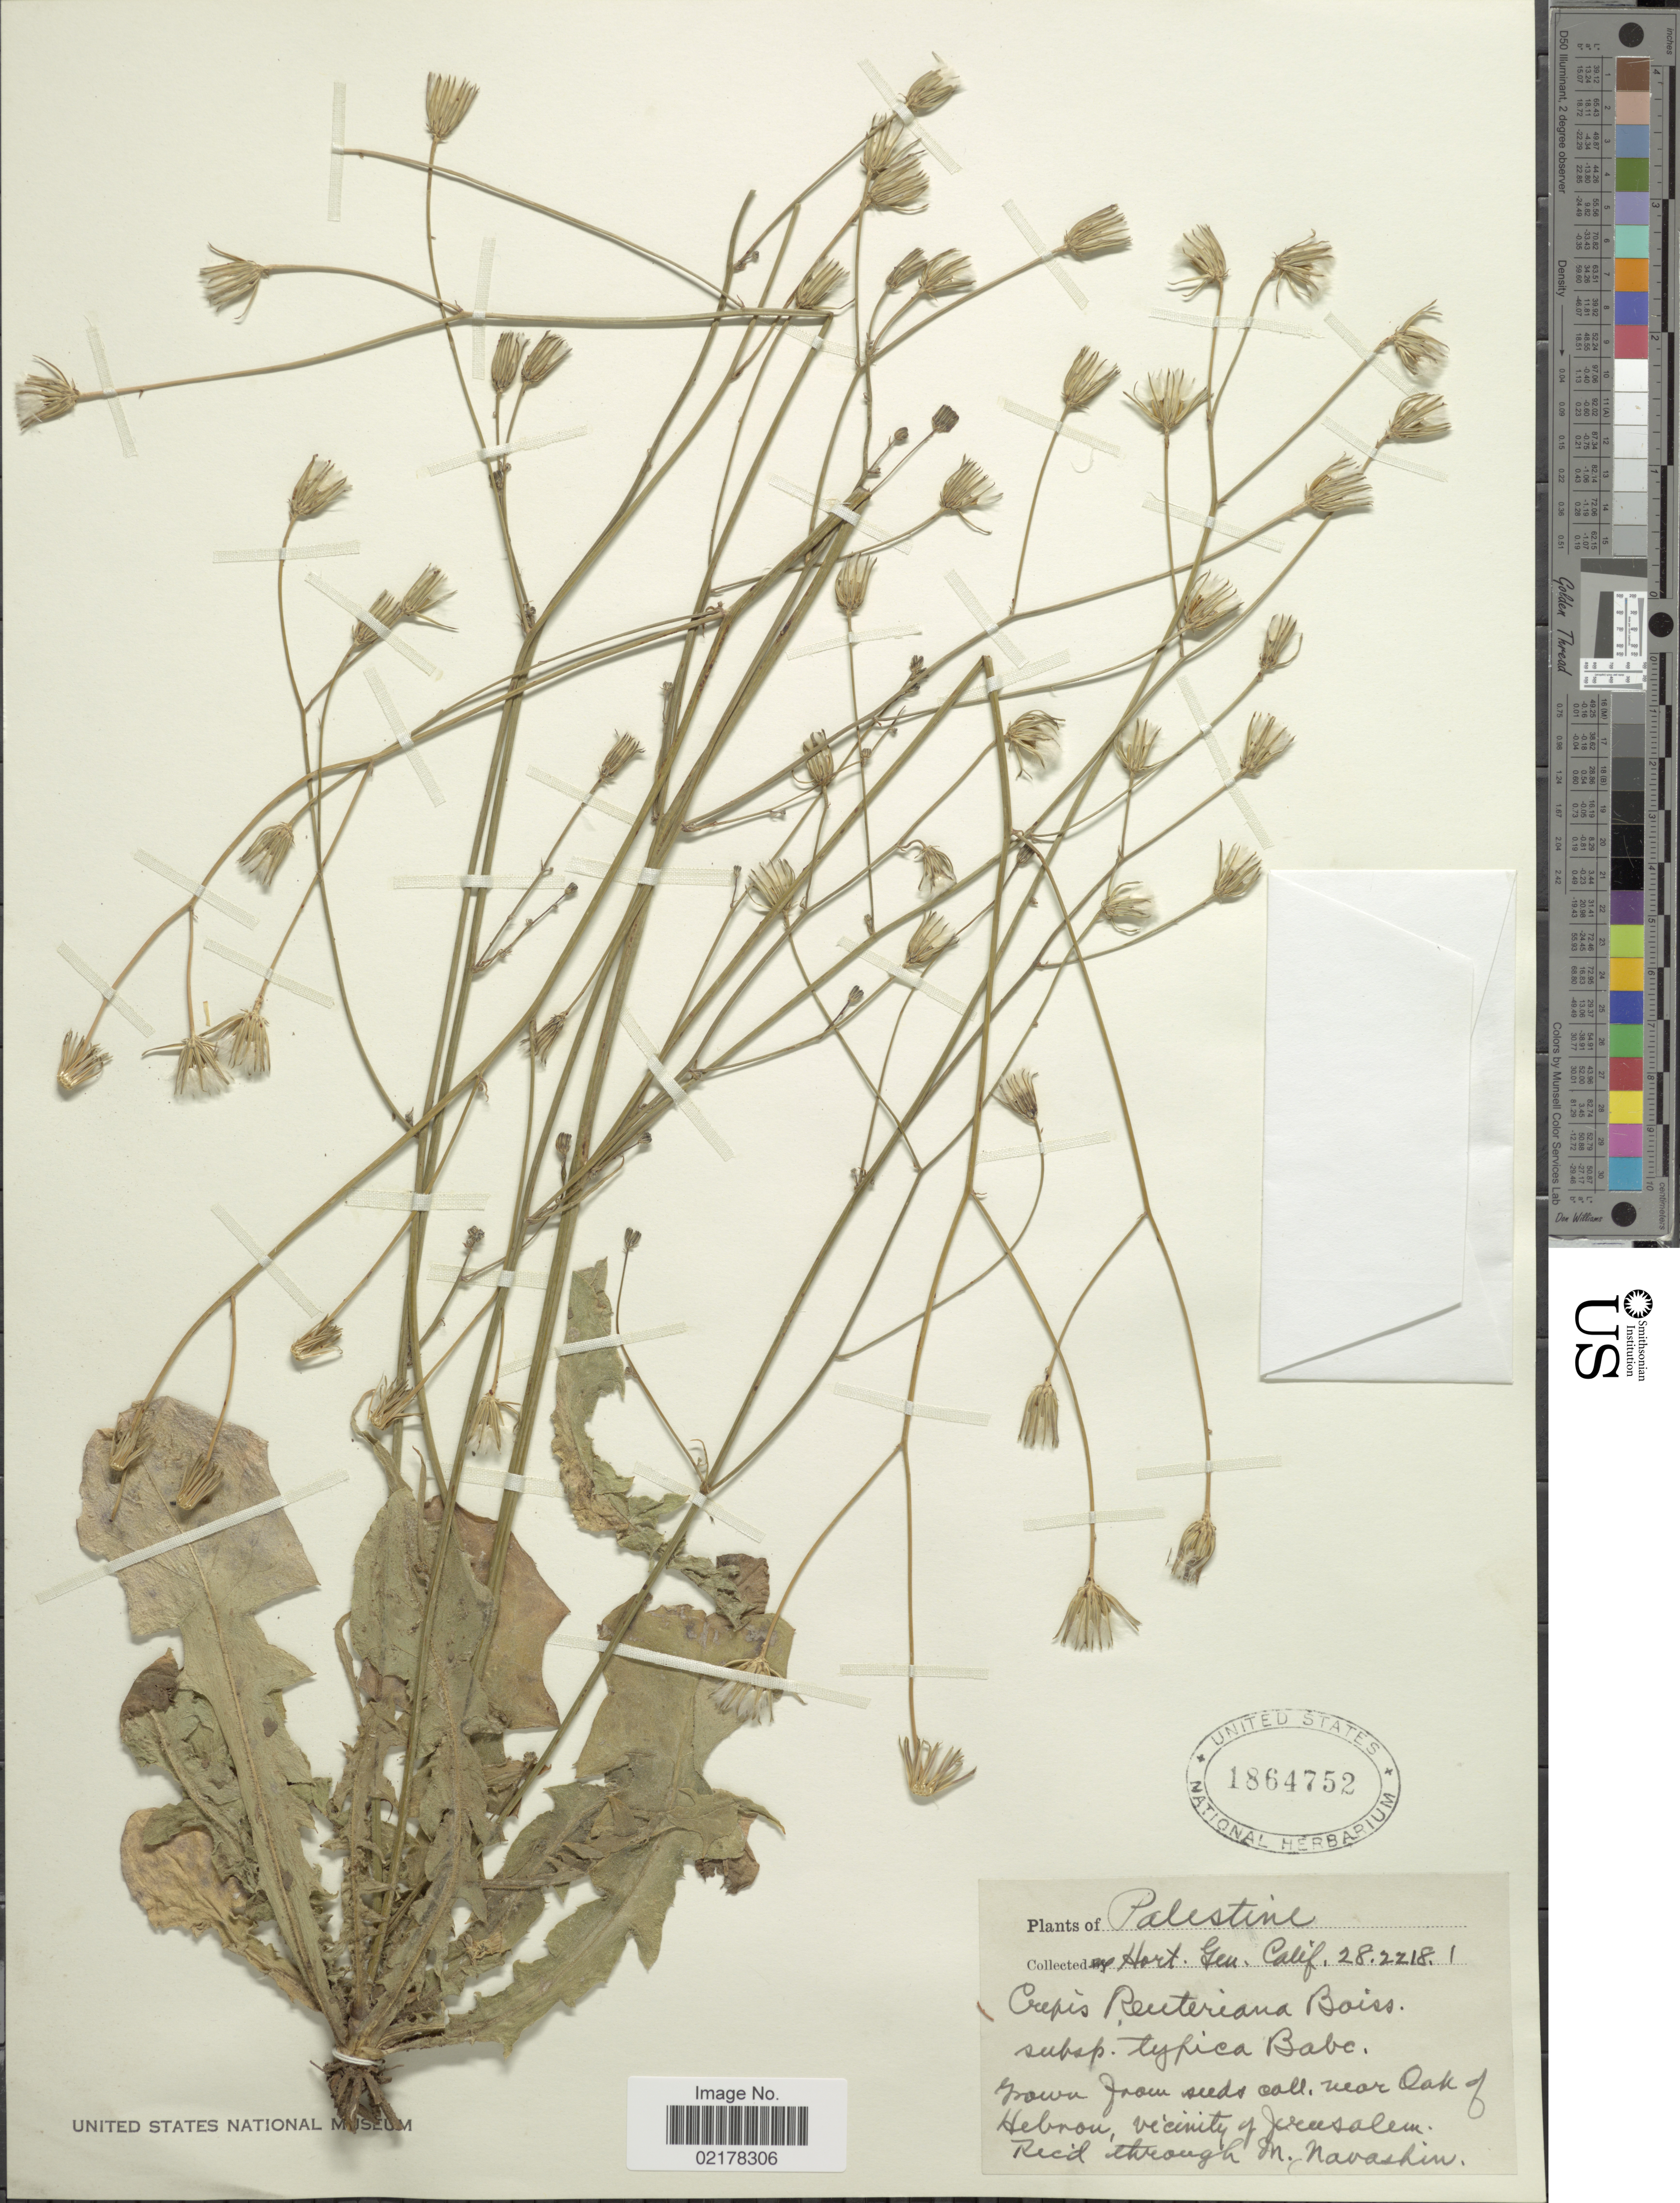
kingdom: Plantae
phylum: Tracheophyta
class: Magnoliopsida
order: Asterales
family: Asteraceae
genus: Crepis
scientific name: Crepis reuteriana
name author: Boiss. & Heldr.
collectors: Hort. Gen. Calif.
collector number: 28.2218.1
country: United States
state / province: California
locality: Near Oak of Hebron, vicinity of Jerusalem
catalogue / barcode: US 1864752